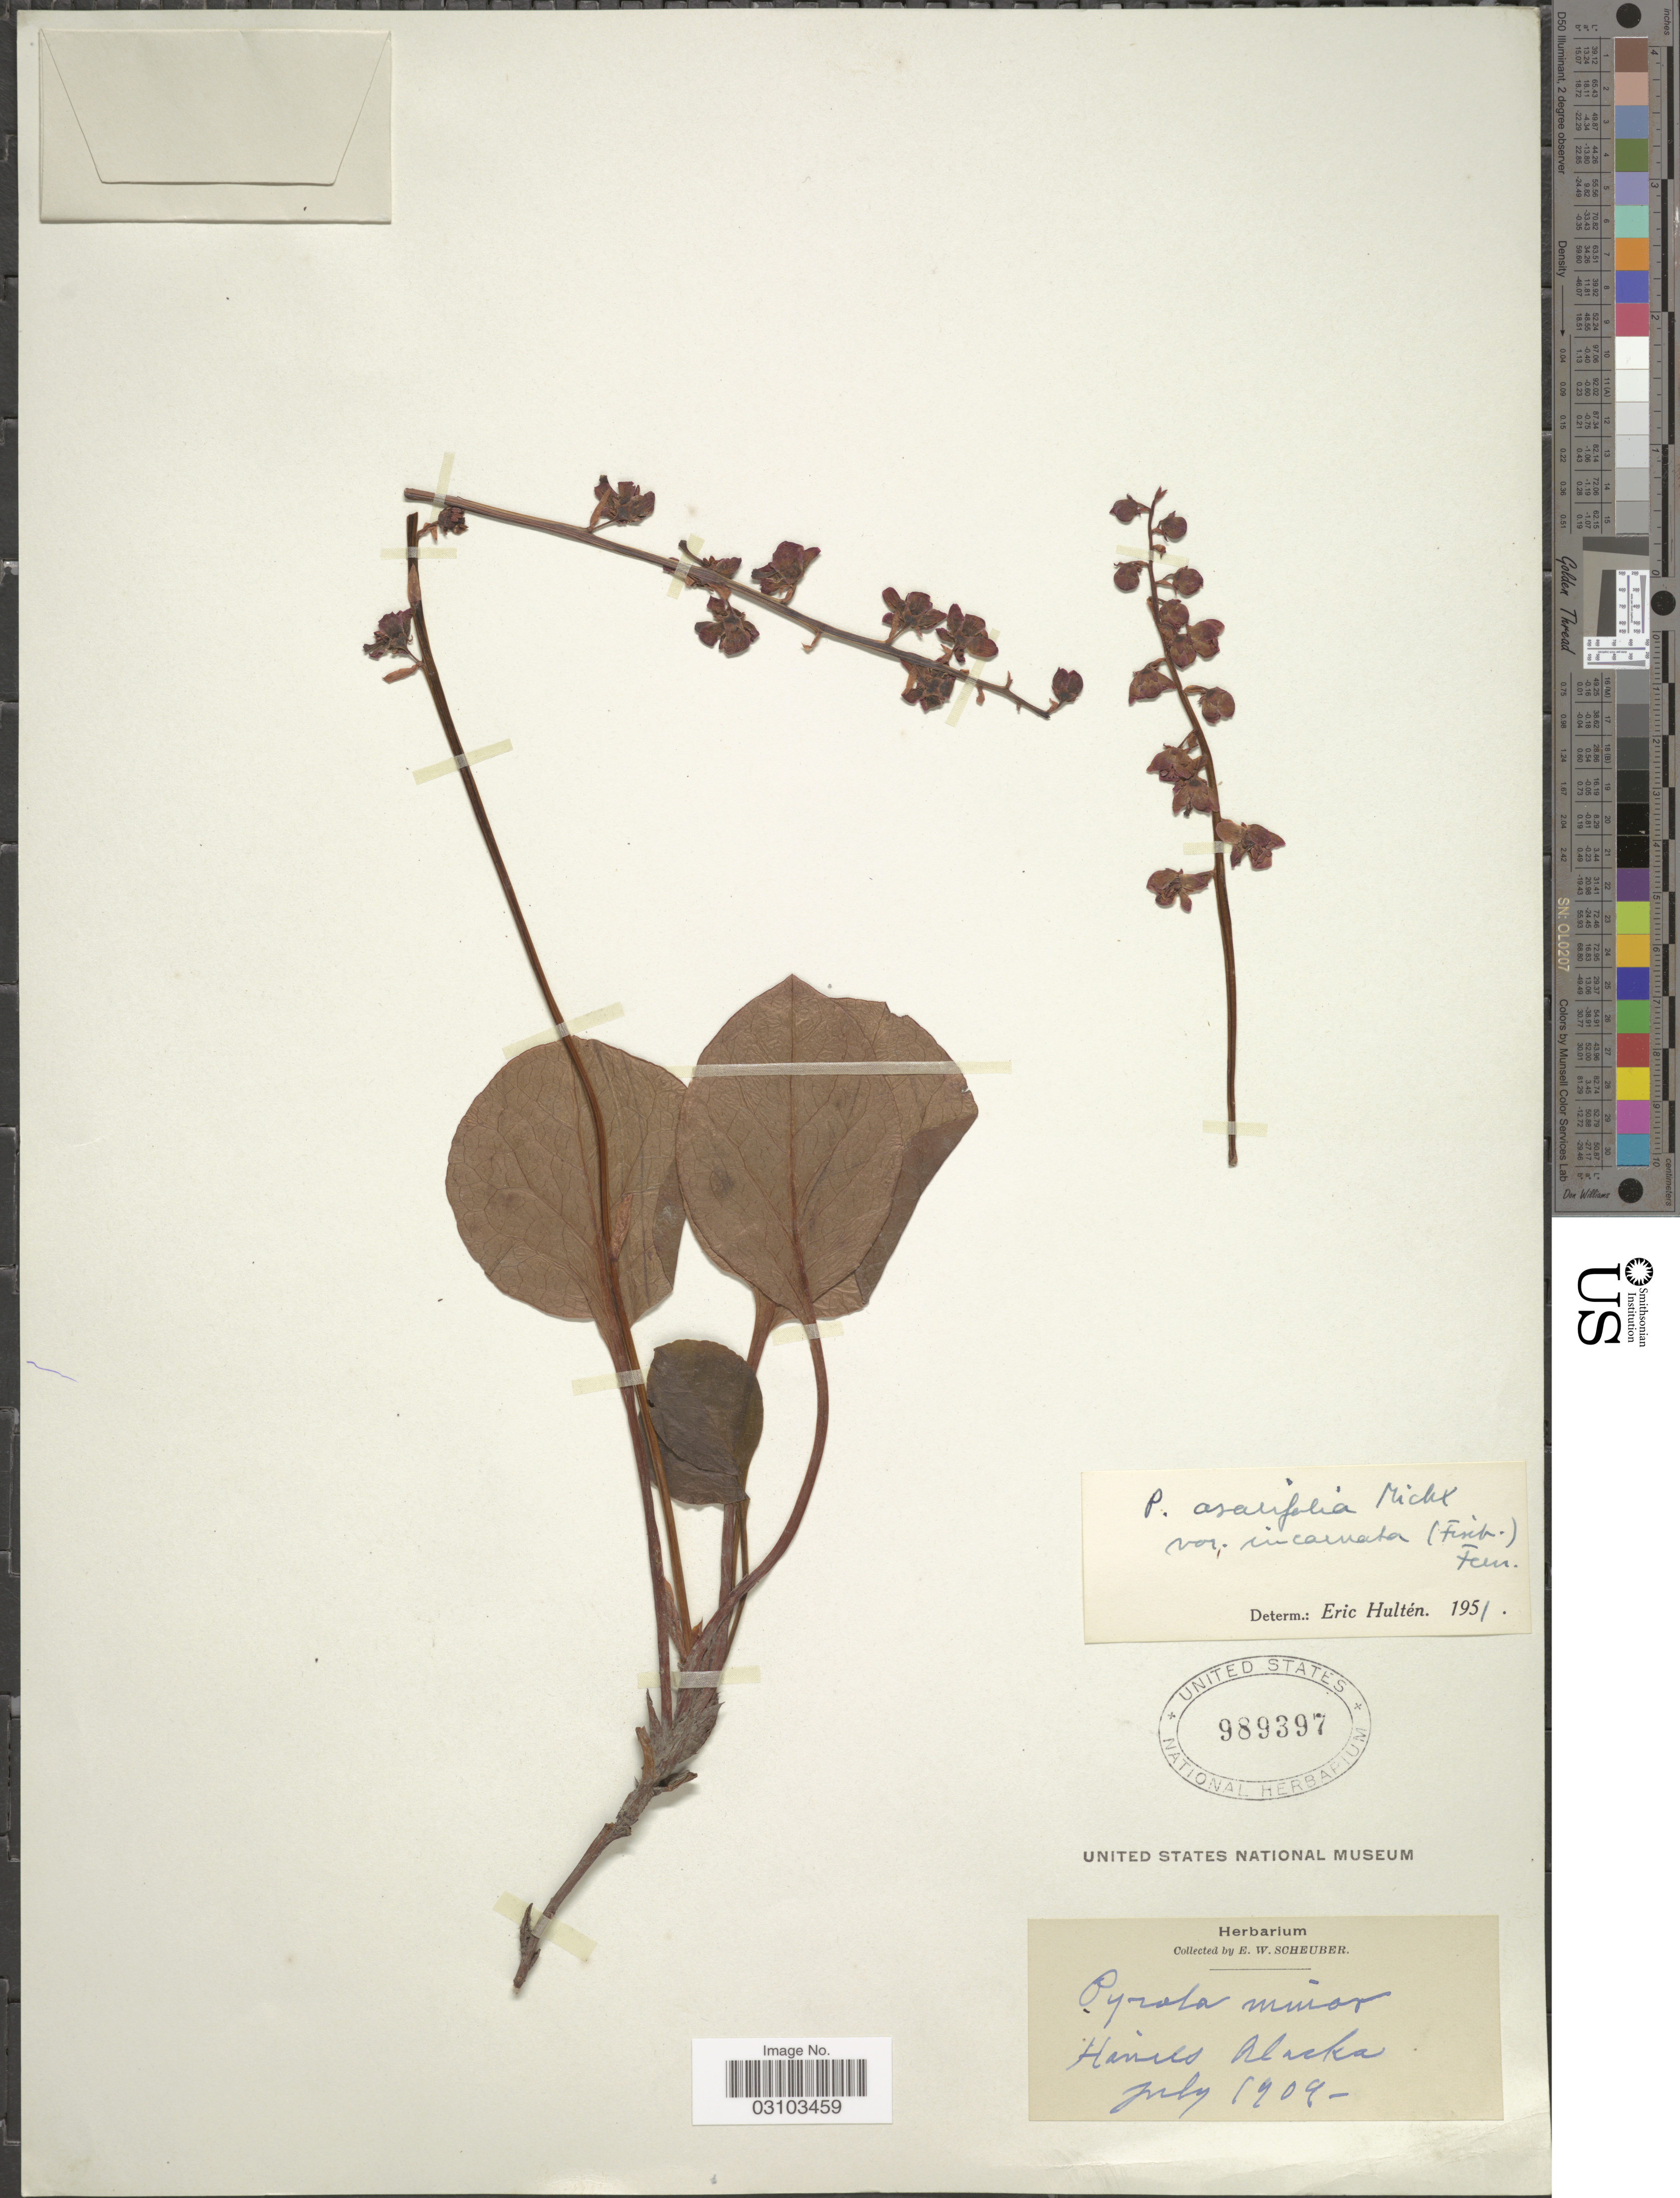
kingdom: Plantae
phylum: Tracheophyta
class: Magnoliopsida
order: Ericales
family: Ericaceae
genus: Pyrola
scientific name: Pyrola asarifolia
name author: Michx.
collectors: E. Scheuber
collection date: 1909-07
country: United States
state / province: Alaska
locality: Haines.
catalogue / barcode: US 989397